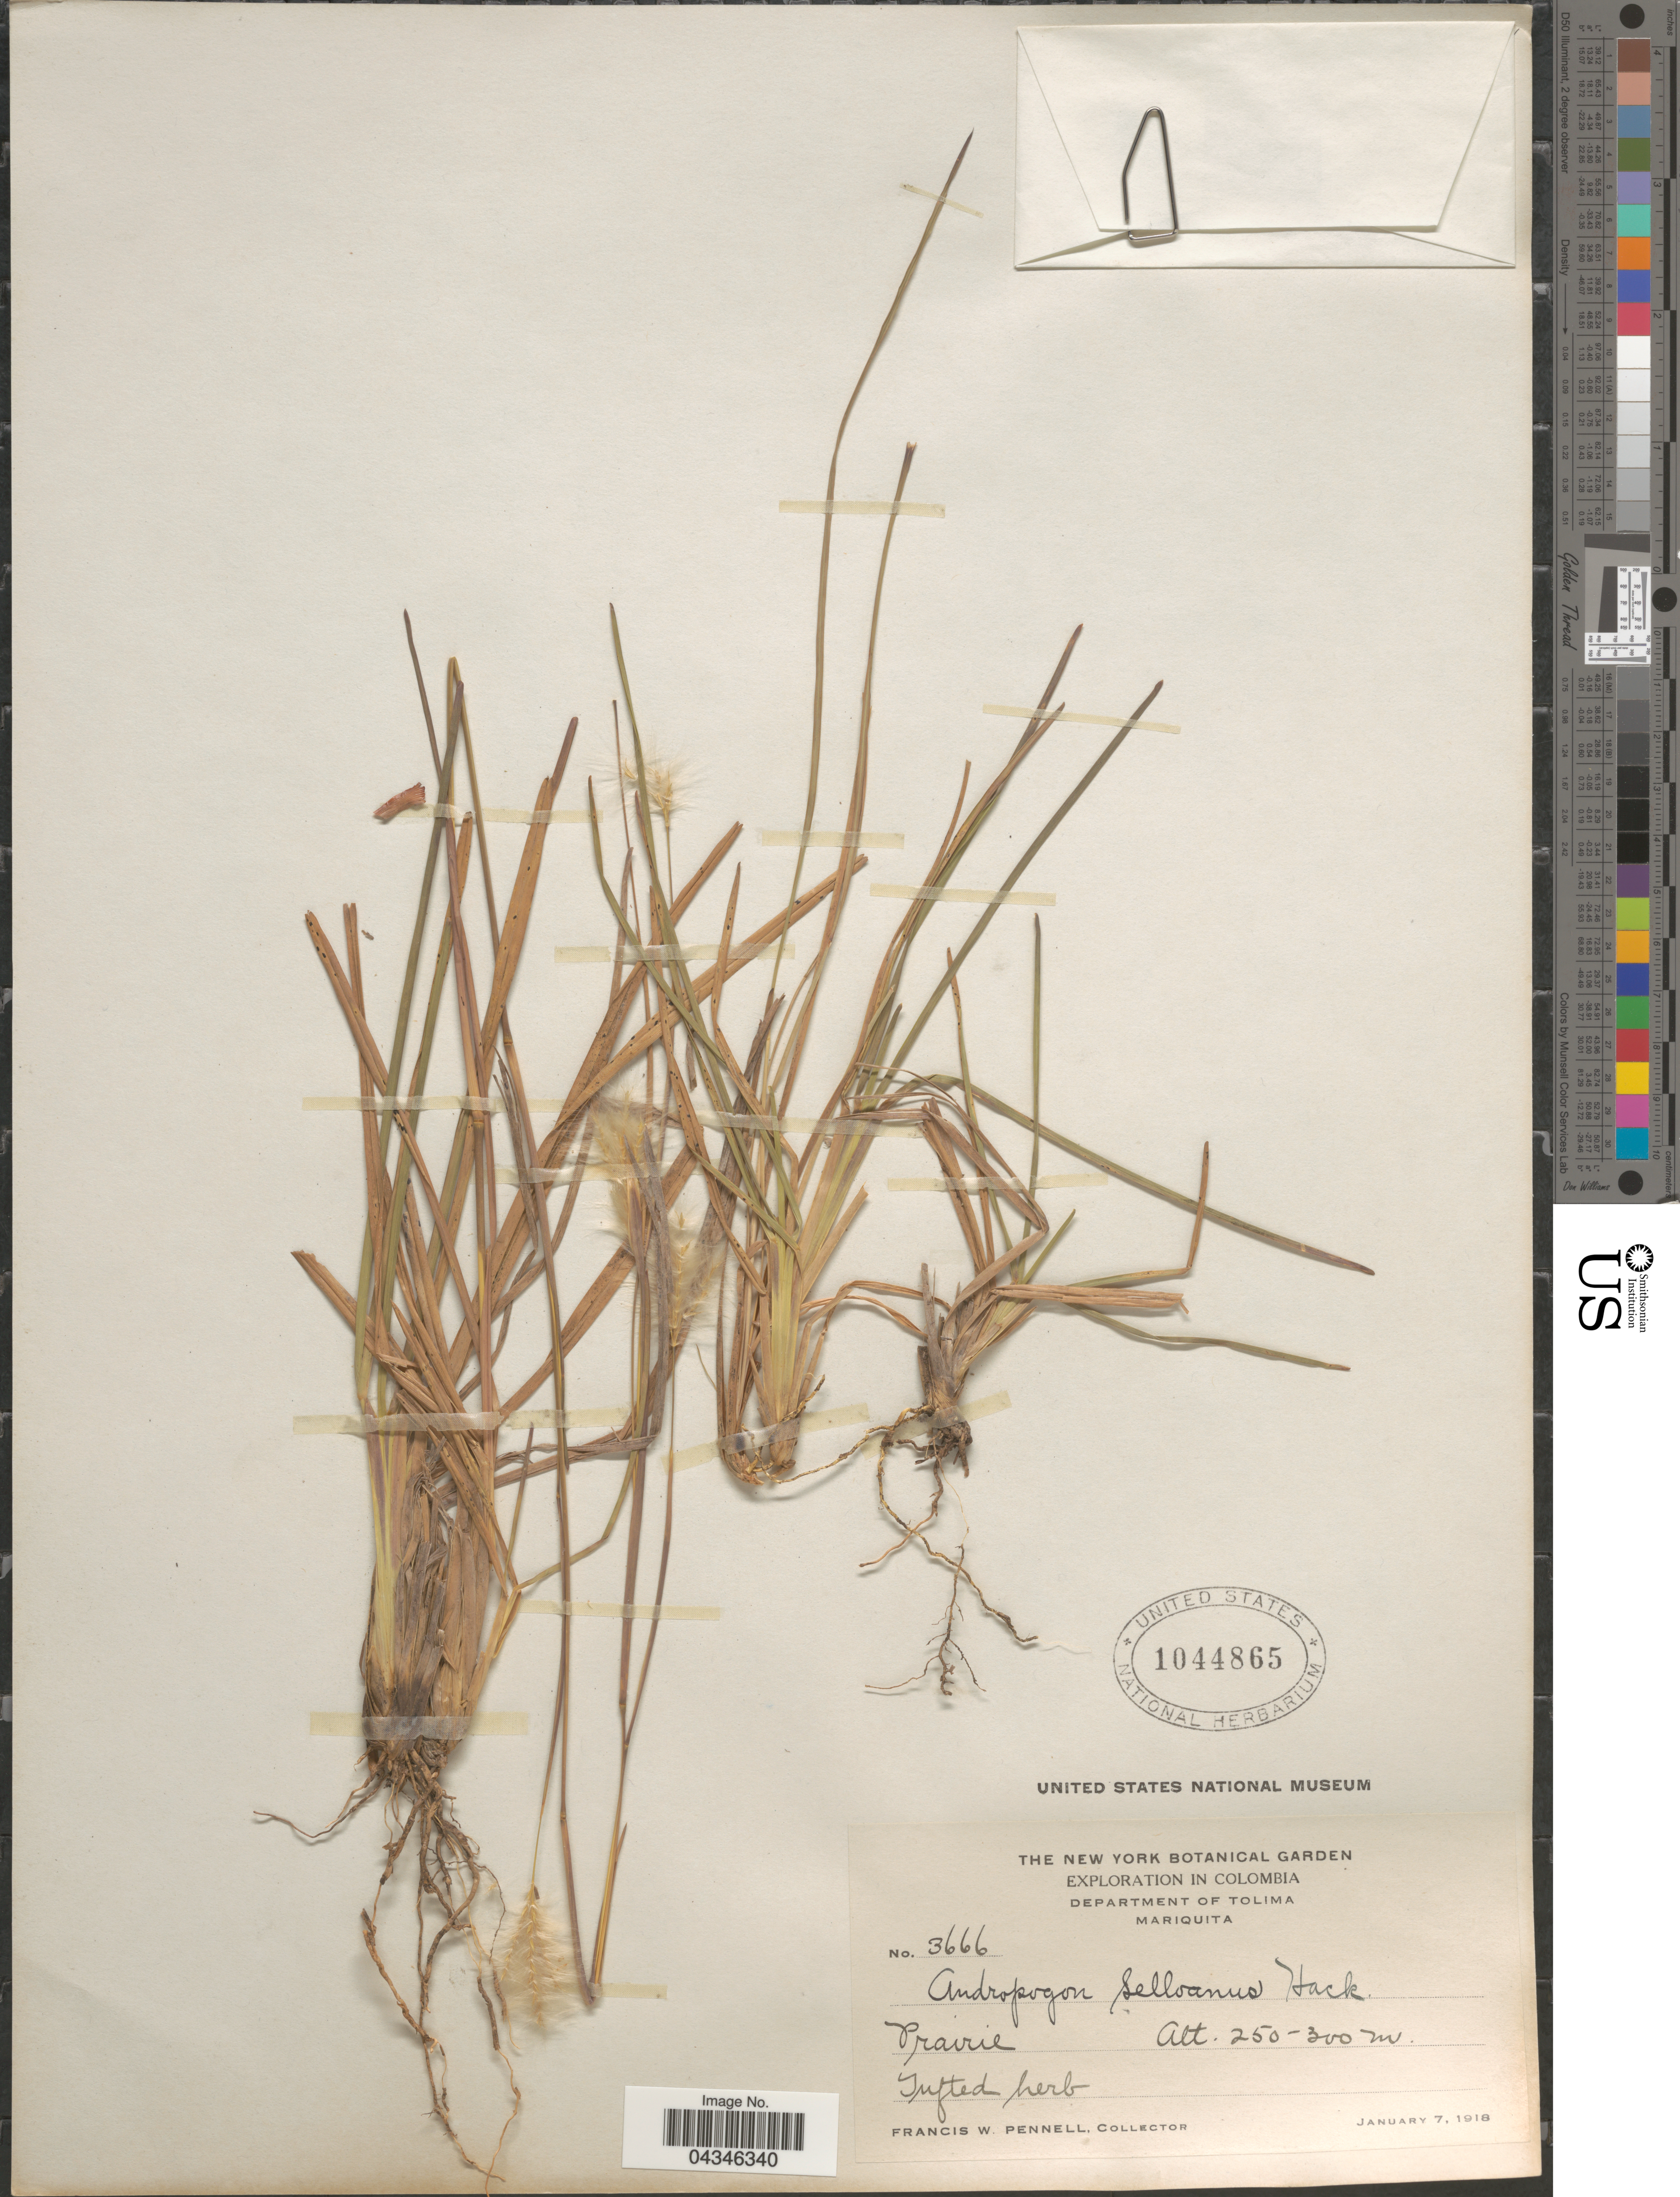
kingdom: Plantae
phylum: Tracheophyta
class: Liliopsida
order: Poales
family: Poaceae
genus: Andropogon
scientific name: Andropogon selloanus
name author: (Hack.) Hack.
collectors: F. W. Pennell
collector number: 3666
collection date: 1918-01-07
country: Colombia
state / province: Tolima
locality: Exploration in Colombia. Department of Tolima. Mariquita. Prairie.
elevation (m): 250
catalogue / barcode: US 1044865